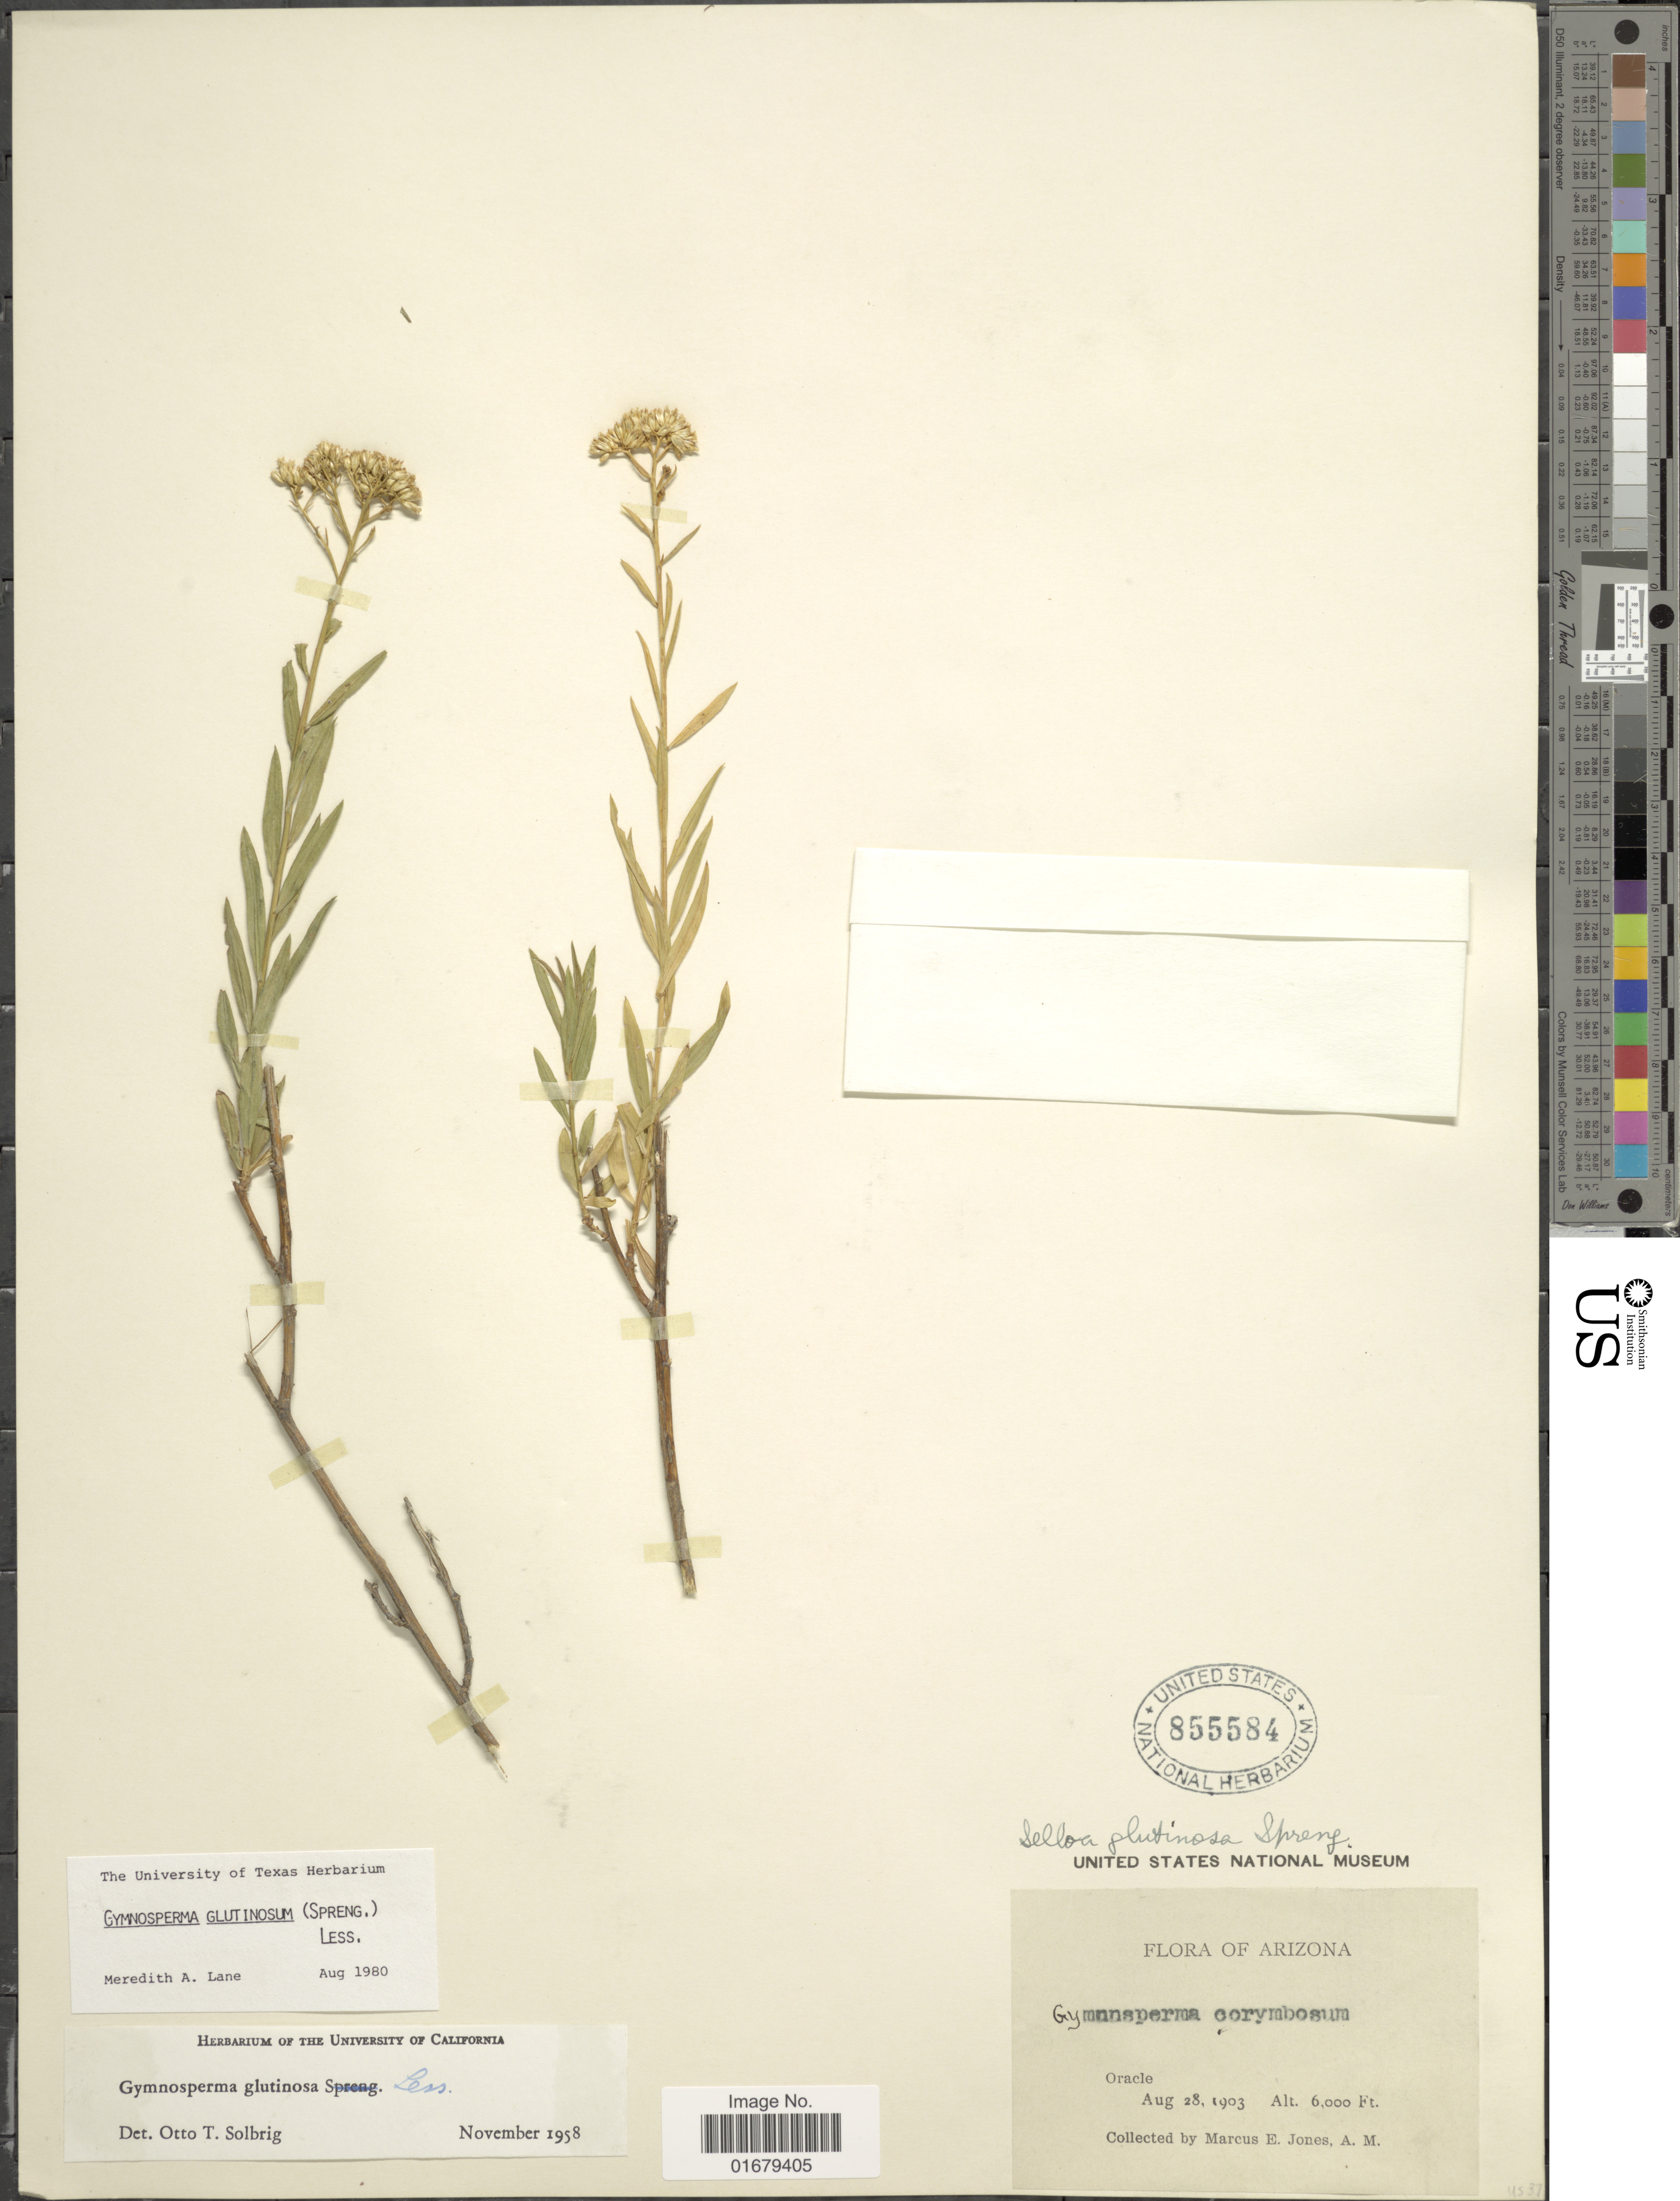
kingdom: Plantae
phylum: Tracheophyta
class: Magnoliopsida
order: Asterales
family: Asteraceae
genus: Gymnosperma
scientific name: Gymnosperma glutinosum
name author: (Spreng.) Less.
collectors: M. E. Jones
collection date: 1903-08-28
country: United States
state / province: Arizona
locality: Oracle.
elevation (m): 1829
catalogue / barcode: US 855584